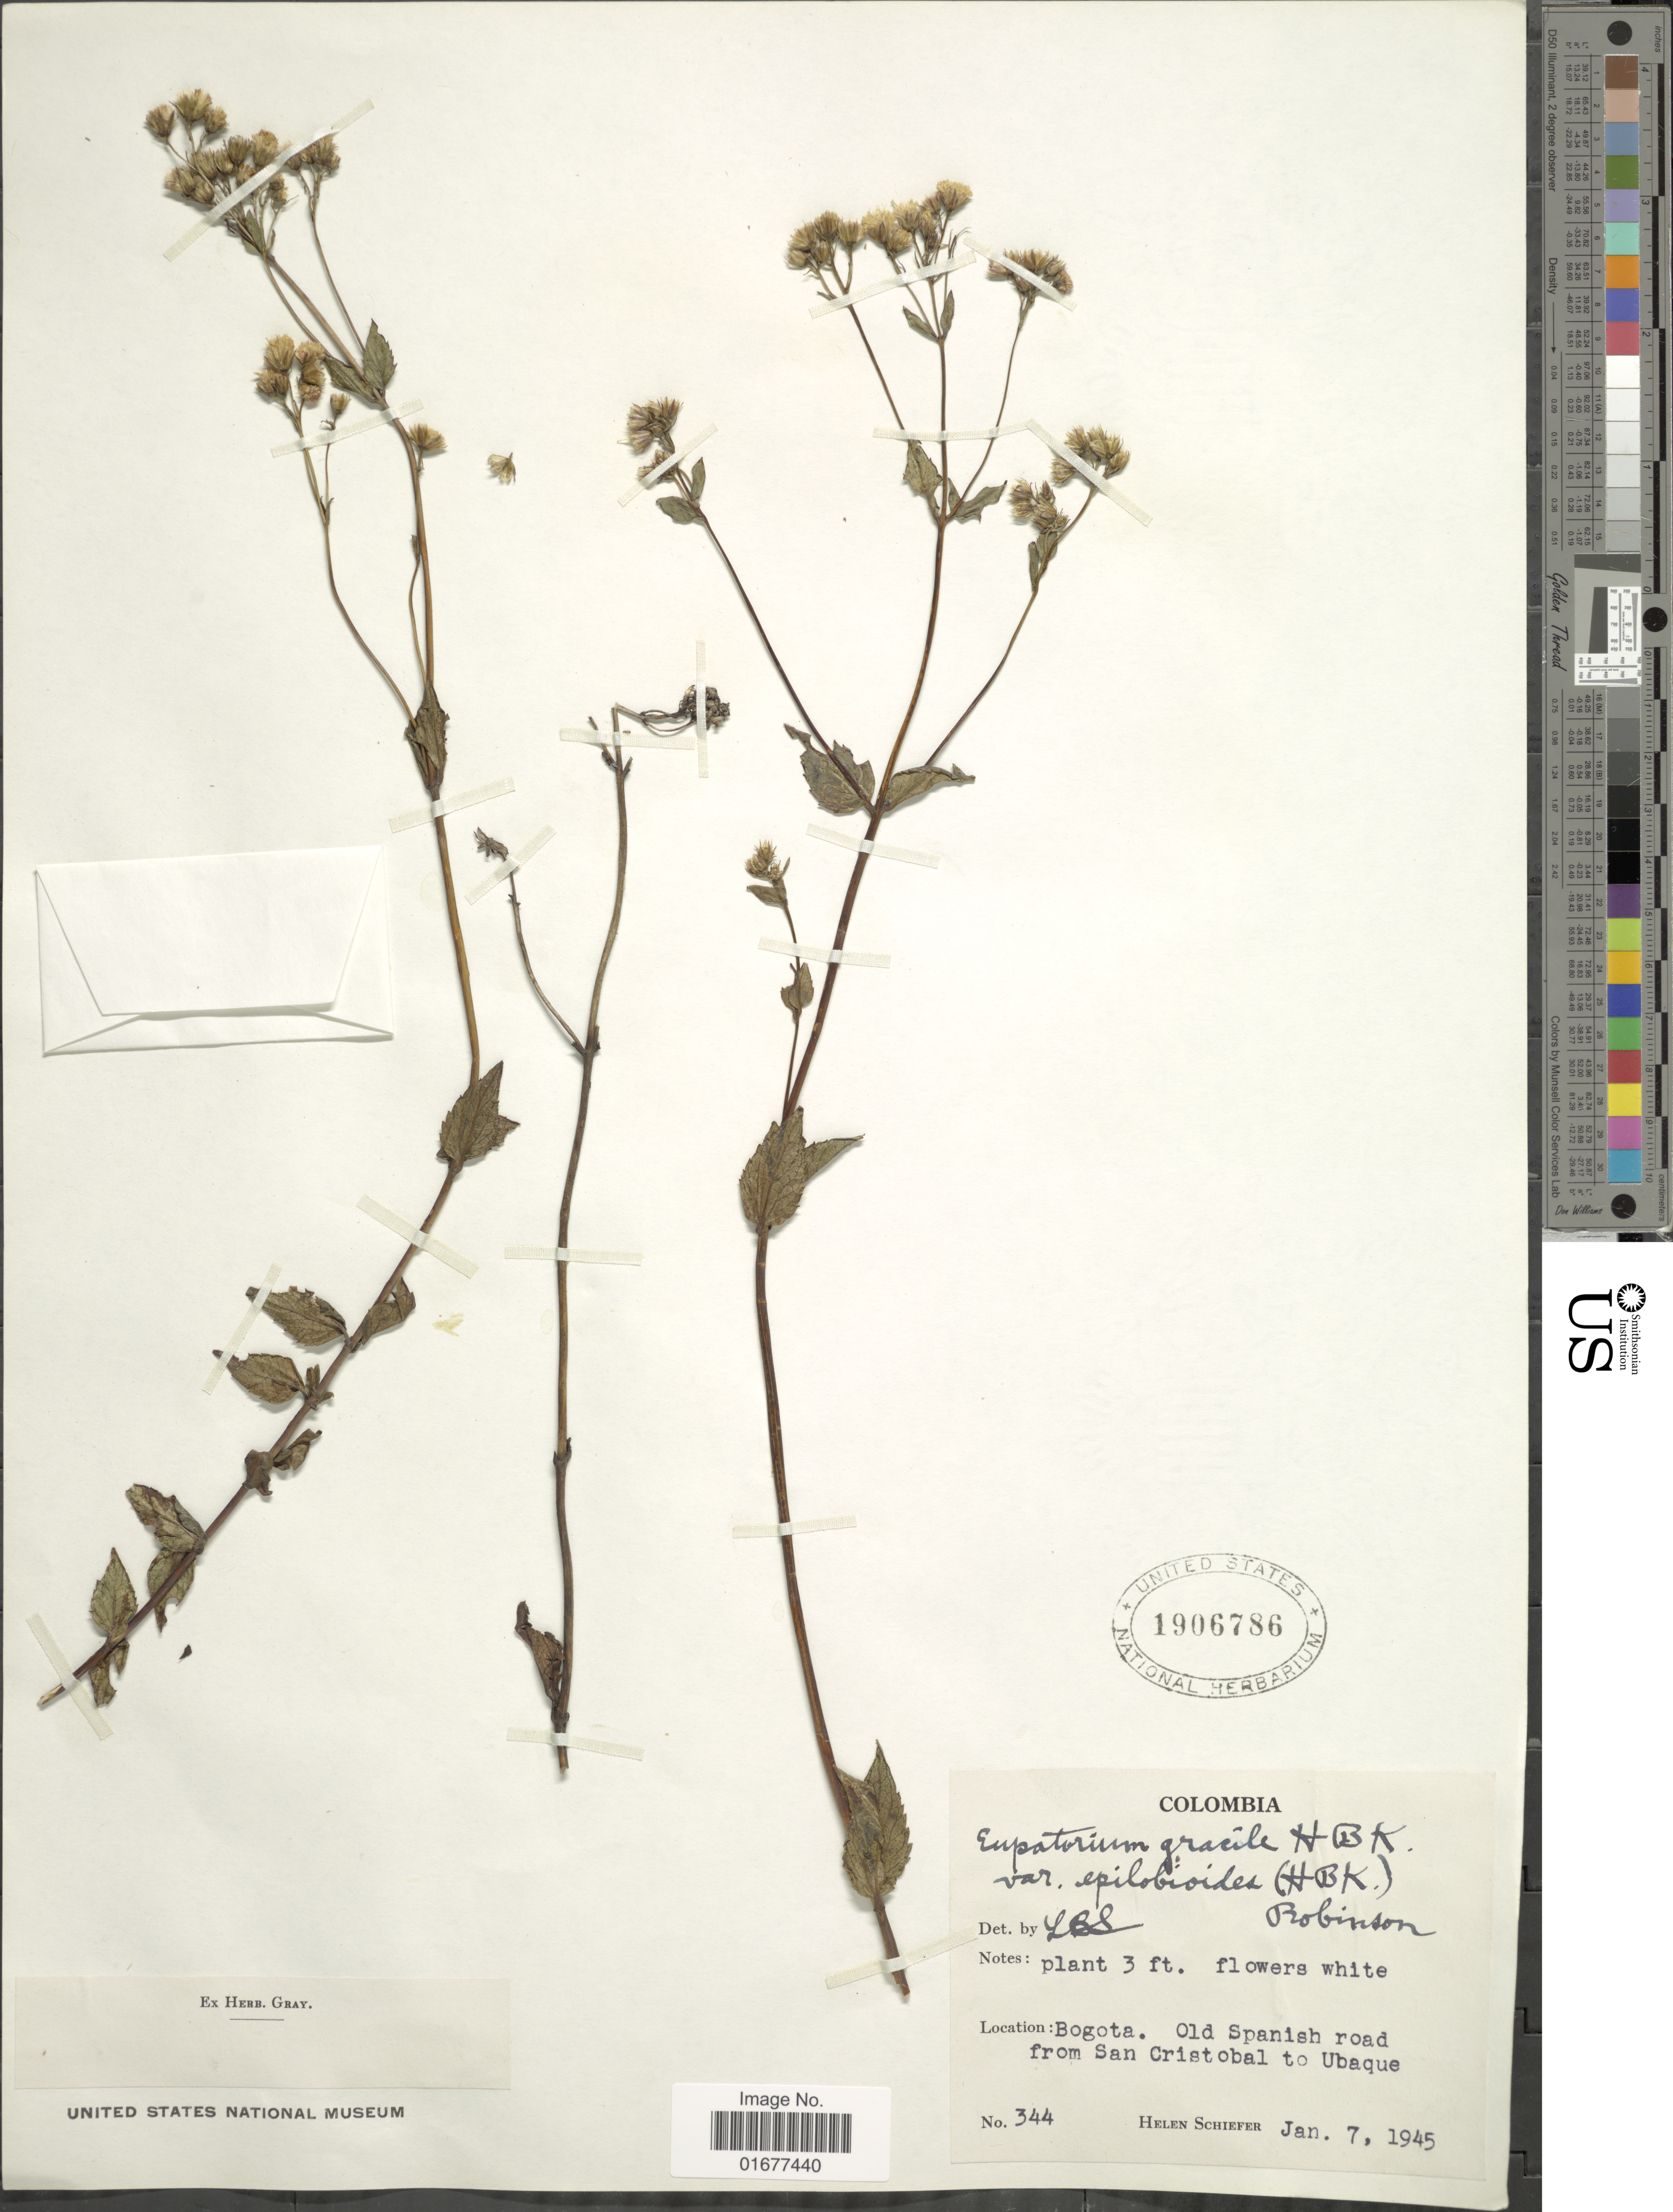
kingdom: Plantae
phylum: Tracheophyta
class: Magnoliopsida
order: Asterales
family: Asteraceae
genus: Ageratina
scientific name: Ageratina gracilis var. epilobioides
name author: (Kunth) R.M. King & H. Rob. ex Luteyn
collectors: H. Schiefer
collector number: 344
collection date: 1945-01-07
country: Colombia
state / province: Bogota D.C.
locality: Old Spanish road from San Cristobal to Ubaque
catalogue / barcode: US 1906786